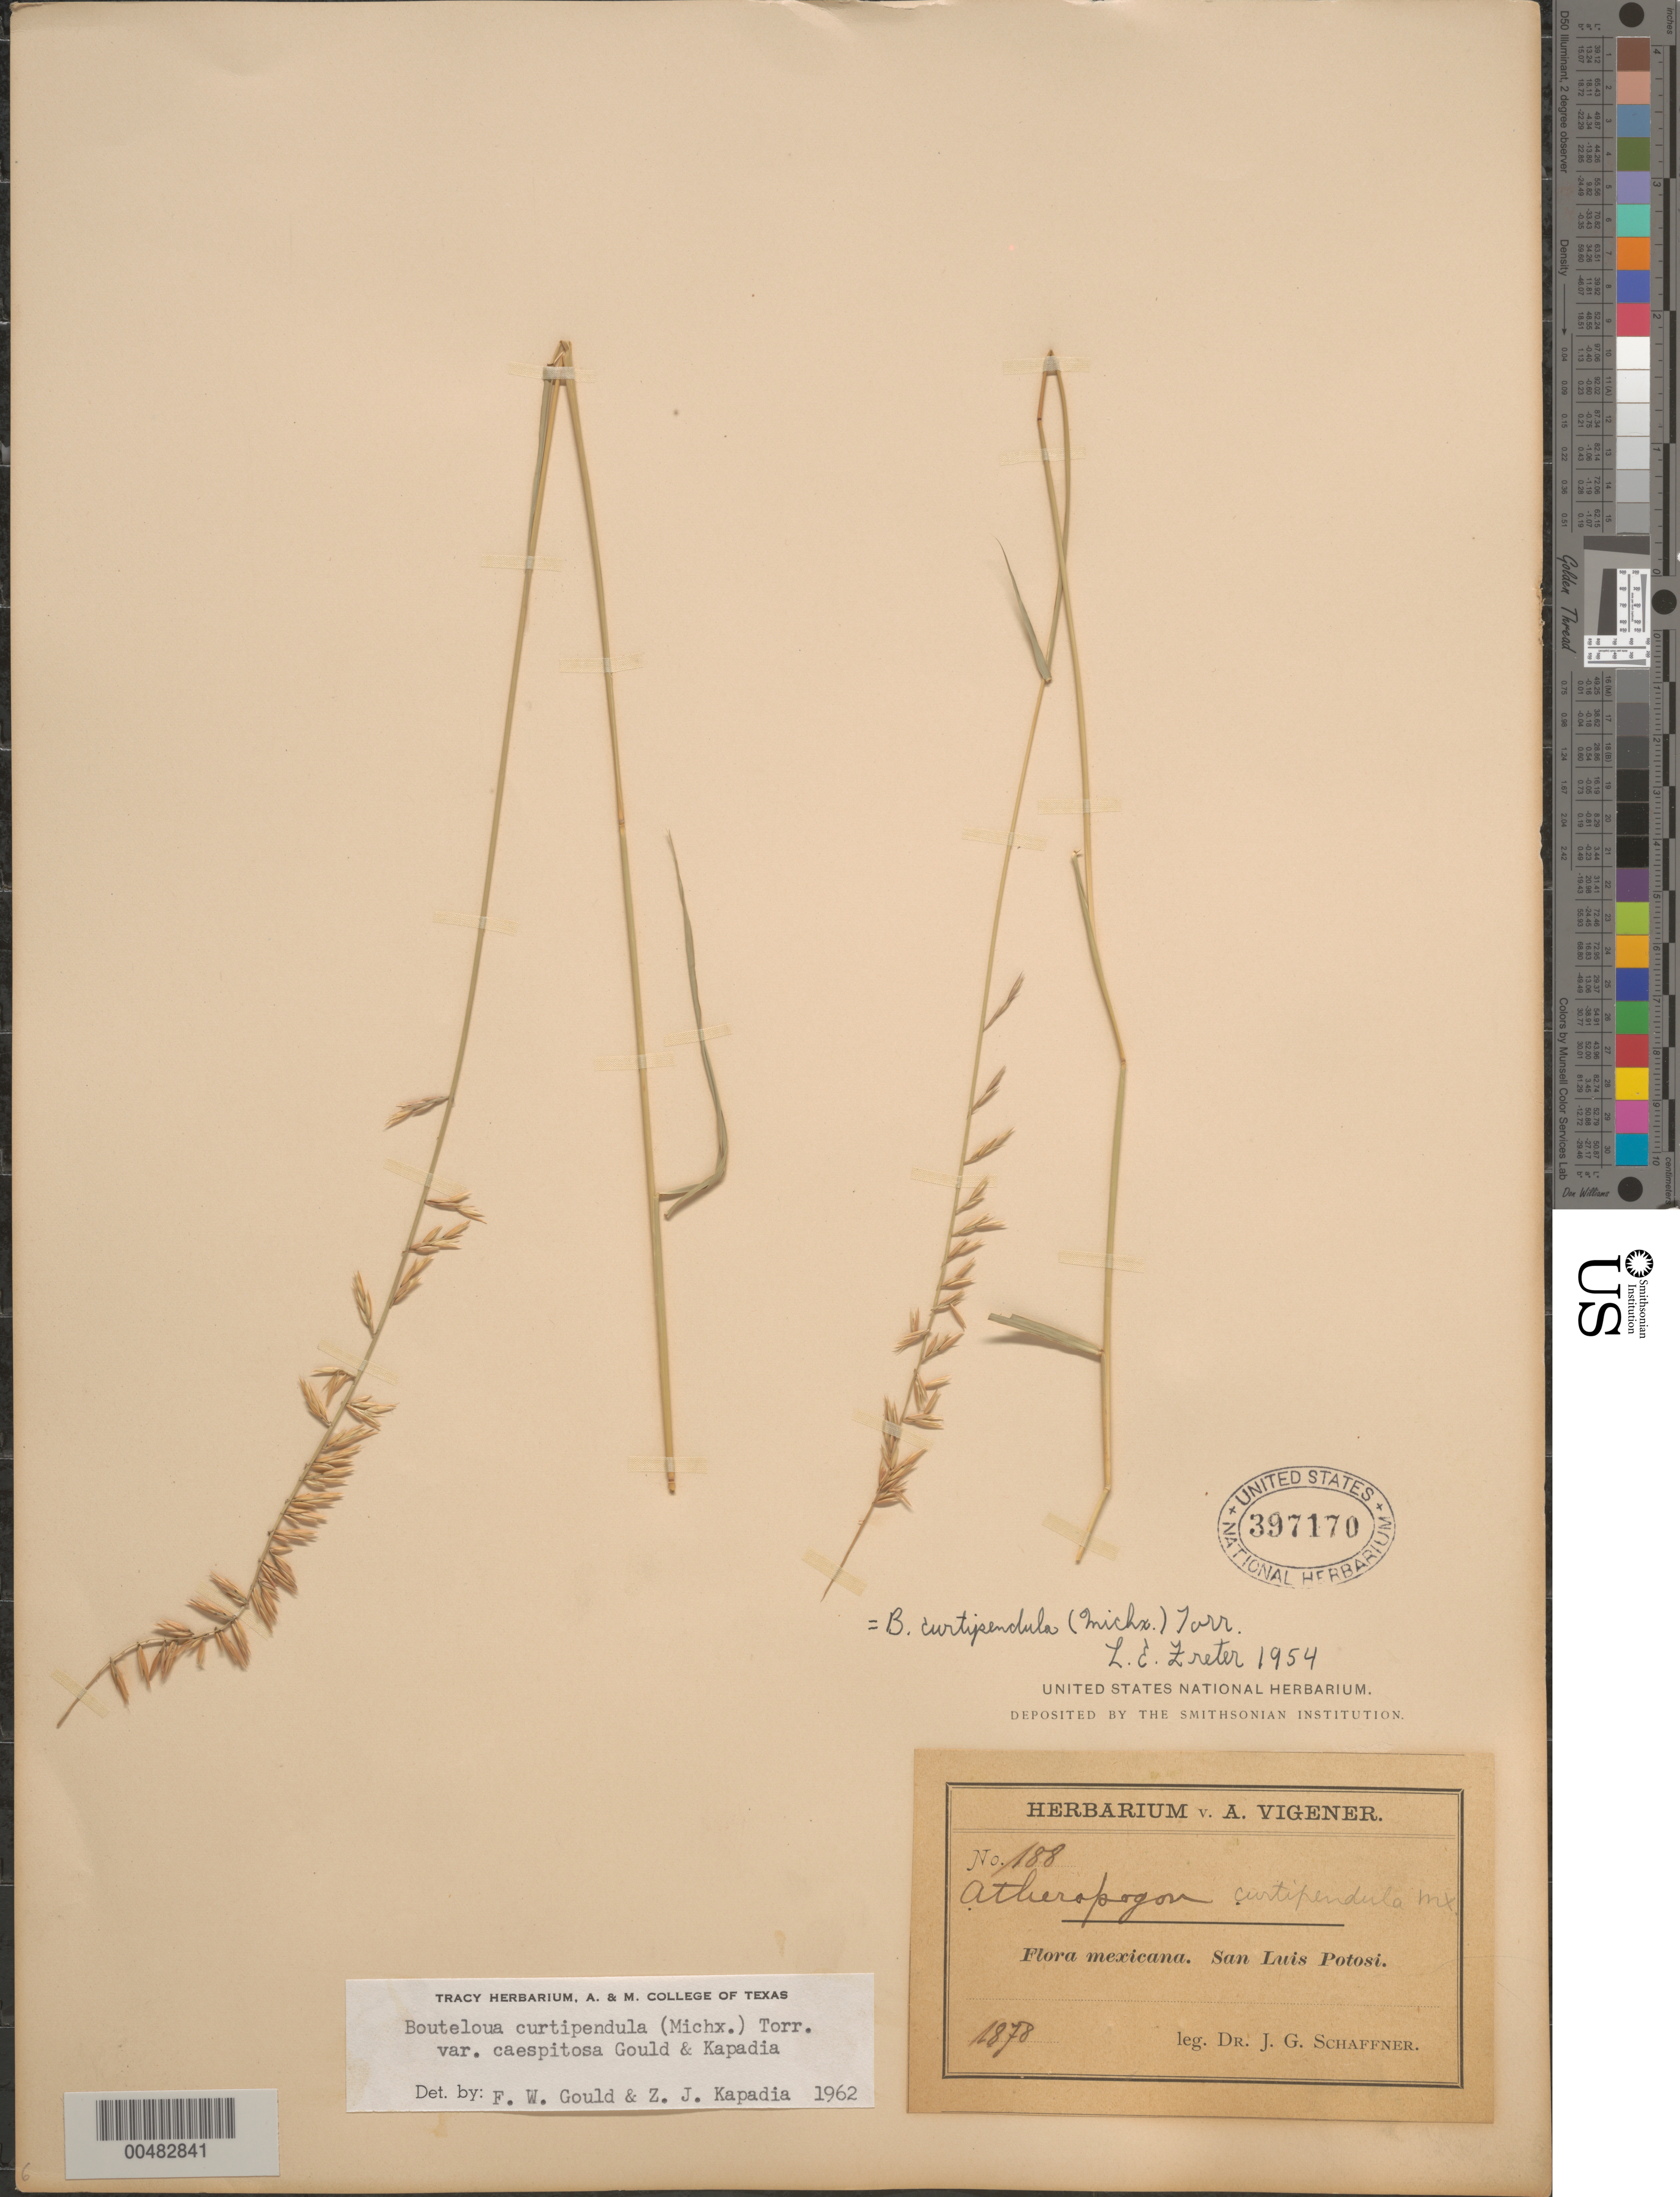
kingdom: Plantae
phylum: Tracheophyta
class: Liliopsida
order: Poales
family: Poaceae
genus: Bouteloua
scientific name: Bouteloua curtipendula var. caespitosa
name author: Gould & Kapadia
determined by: Gould, F. W.; Kapadia, Zarir J.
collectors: J. G. Schaffner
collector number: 188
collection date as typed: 1878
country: Mexico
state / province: San Luis Potosi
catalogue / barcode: US 397170